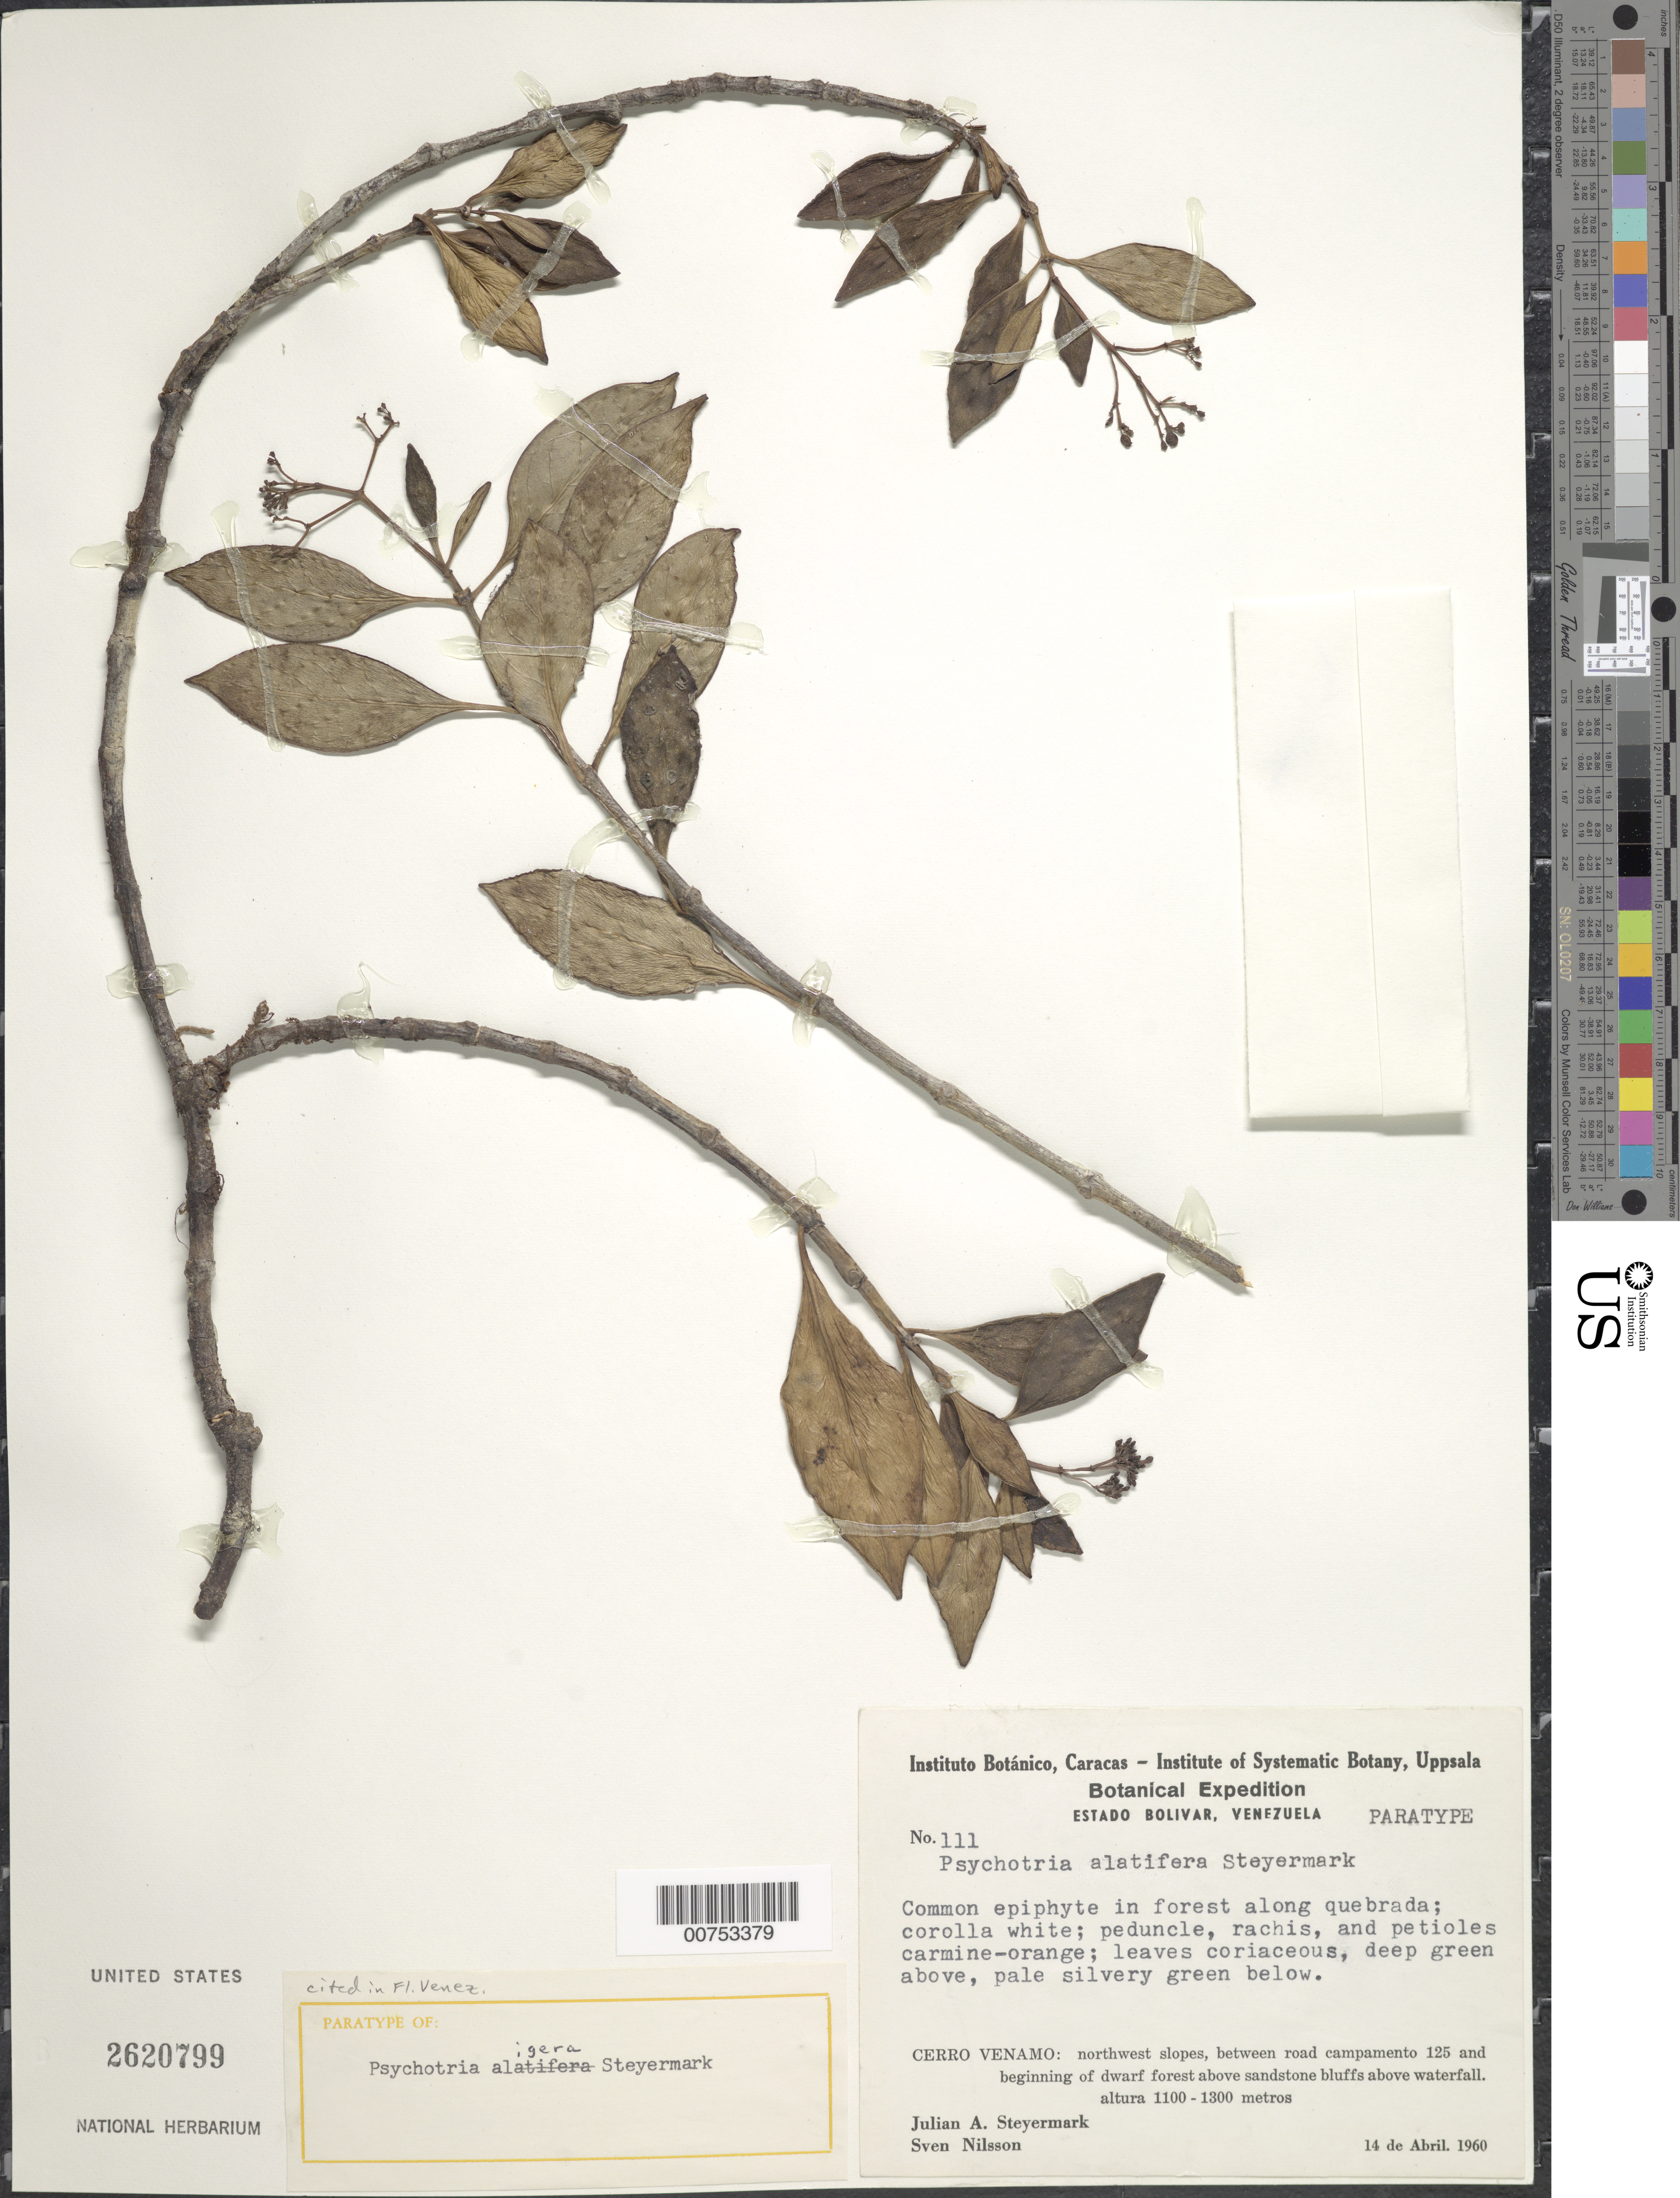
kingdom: Plantae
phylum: Tracheophyta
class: Magnoliopsida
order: Gentianales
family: Rubiaceae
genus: Psychotria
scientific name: Psychotria aligera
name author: Steyerm.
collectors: J. Steyermark & S. Nilsson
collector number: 60 111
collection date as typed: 14-Apr-60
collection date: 1960-04-14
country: Venezuela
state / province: Bolívar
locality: Cerro Venamo, road campamento 125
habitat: Forest along quebrada; NW slopes, between road and beginning of dwarf forest above sandstone bluffs above waterfall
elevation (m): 1100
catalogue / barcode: US 2620799